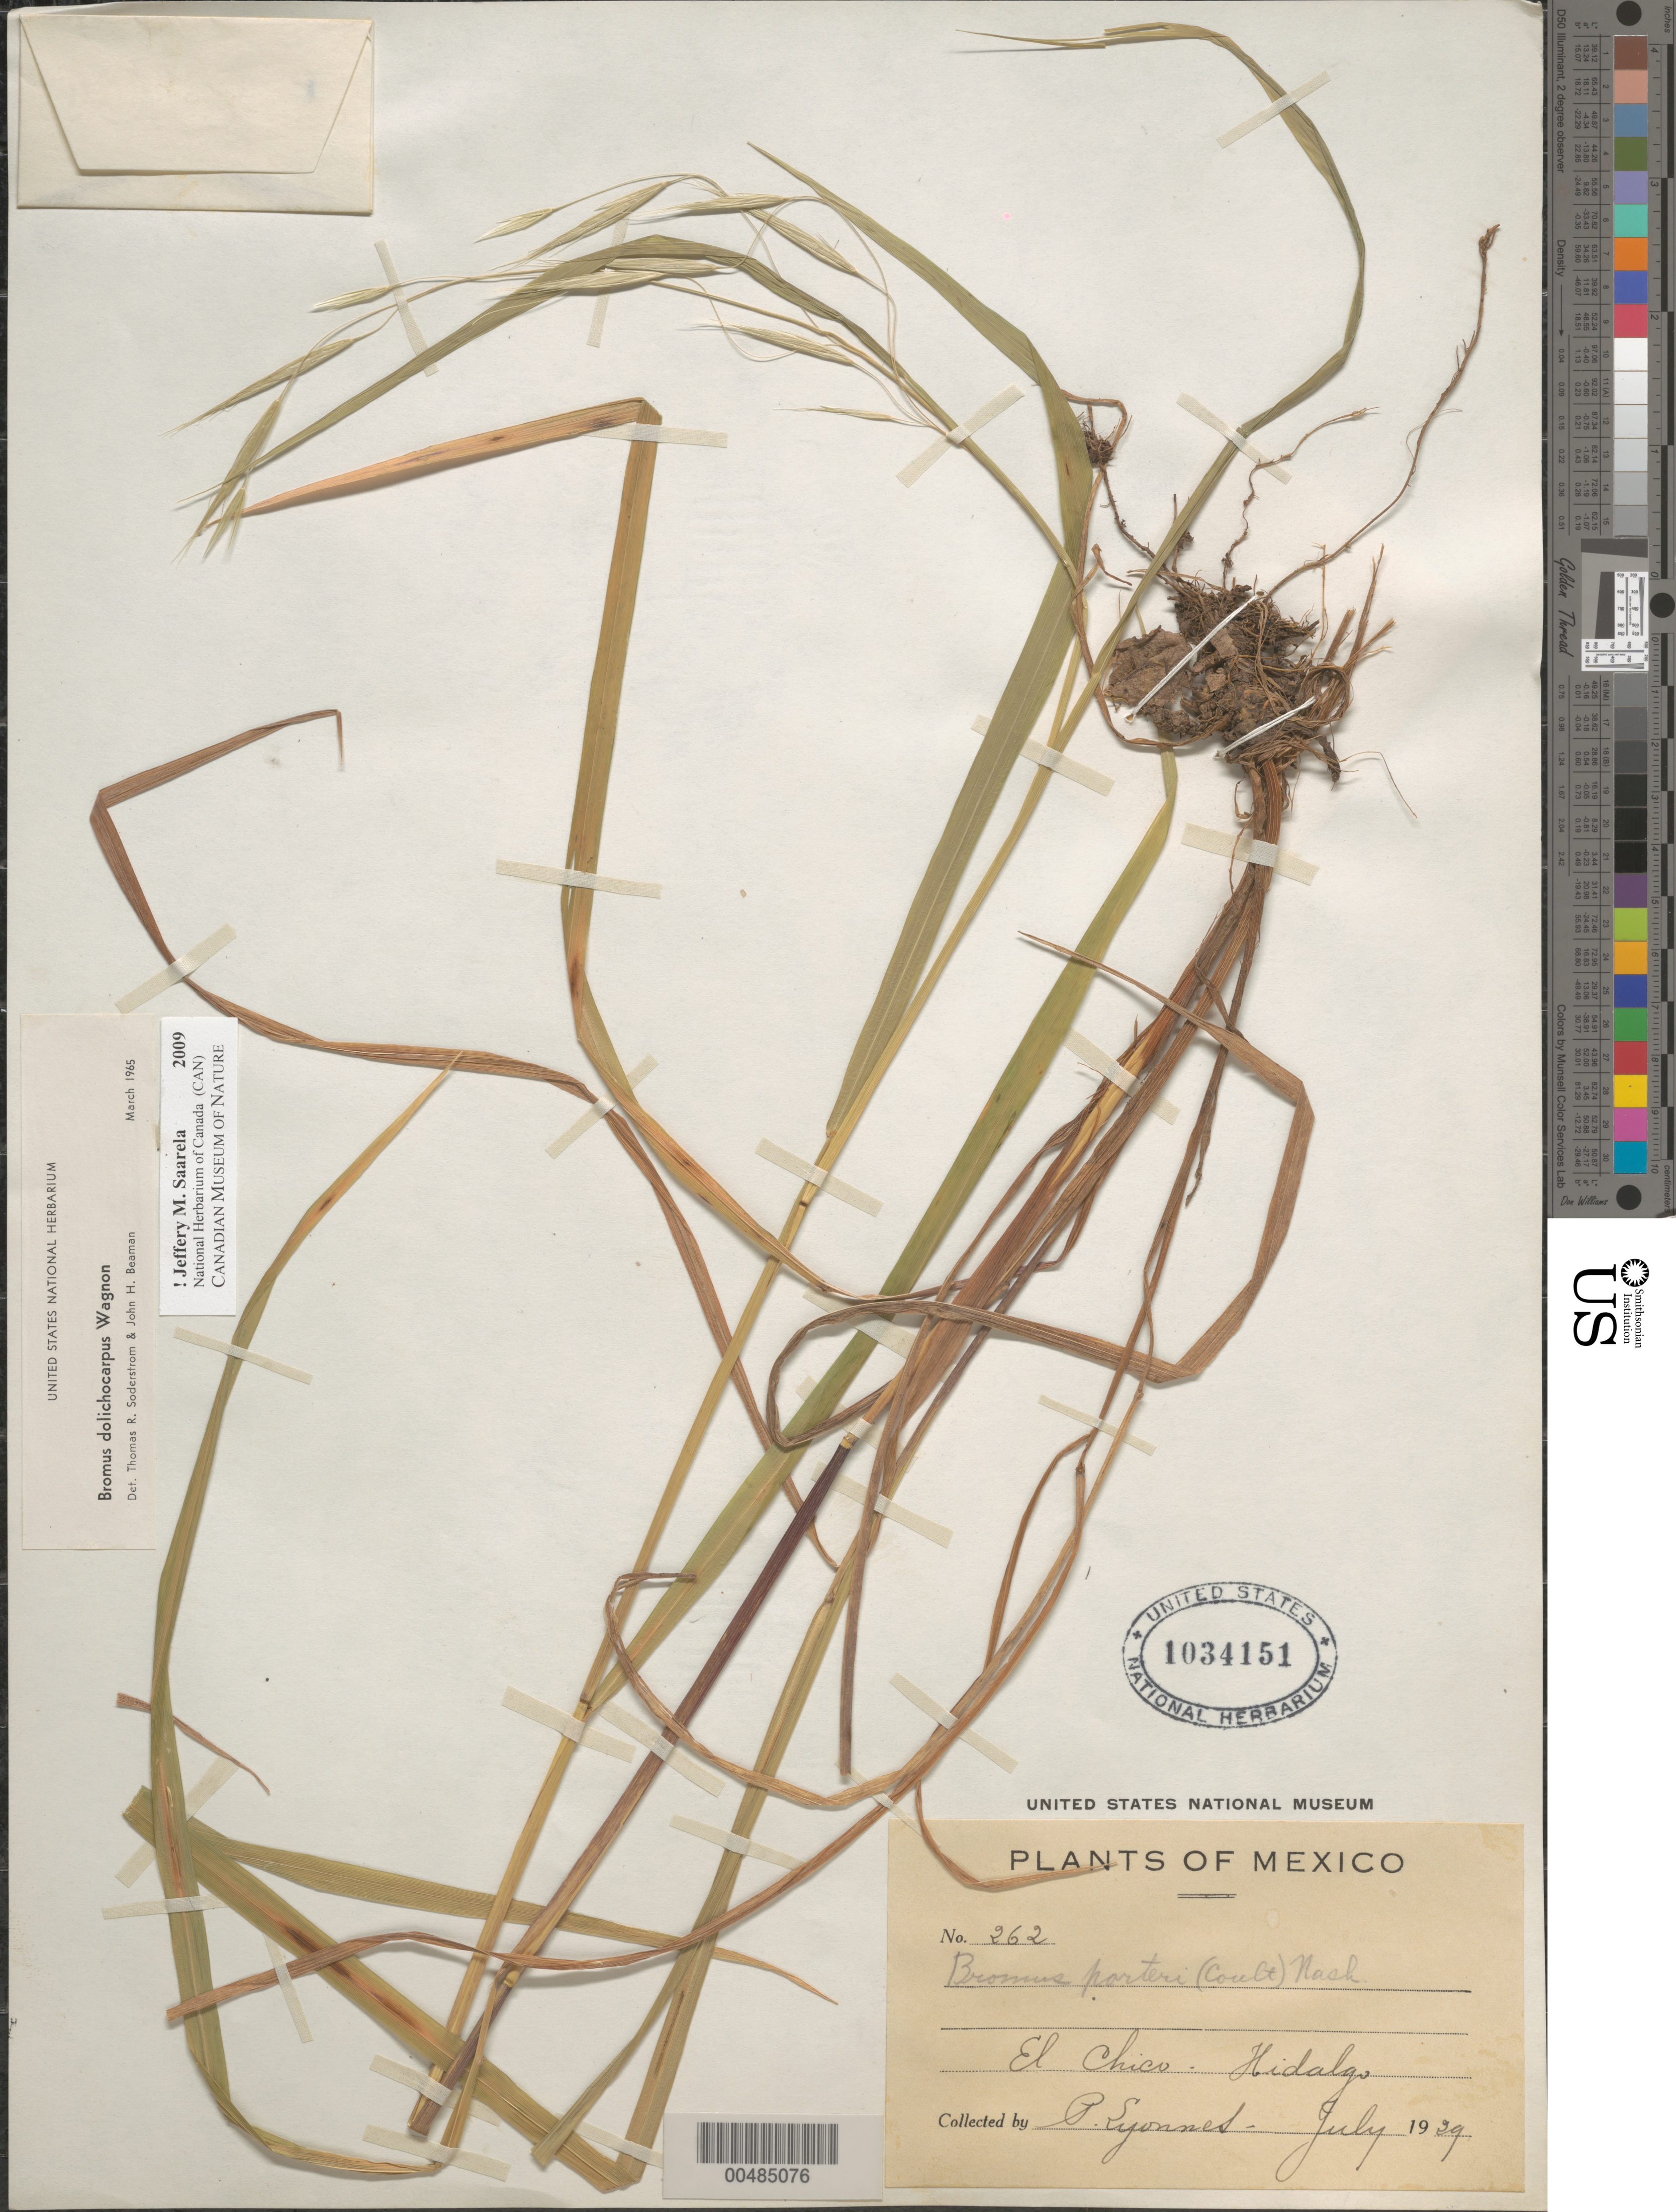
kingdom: Plantae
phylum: Tracheophyta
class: Liliopsida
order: Poales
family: Poaceae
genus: Bromus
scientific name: Bromus dolichocarpus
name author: Wagnon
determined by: Soderstrom, T. R.; Beaman, J. H.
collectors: P. Lyonnet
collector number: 262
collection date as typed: Jul 1929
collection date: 1929-07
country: Mexico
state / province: Hidalgo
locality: El Chico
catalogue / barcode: US 1034151